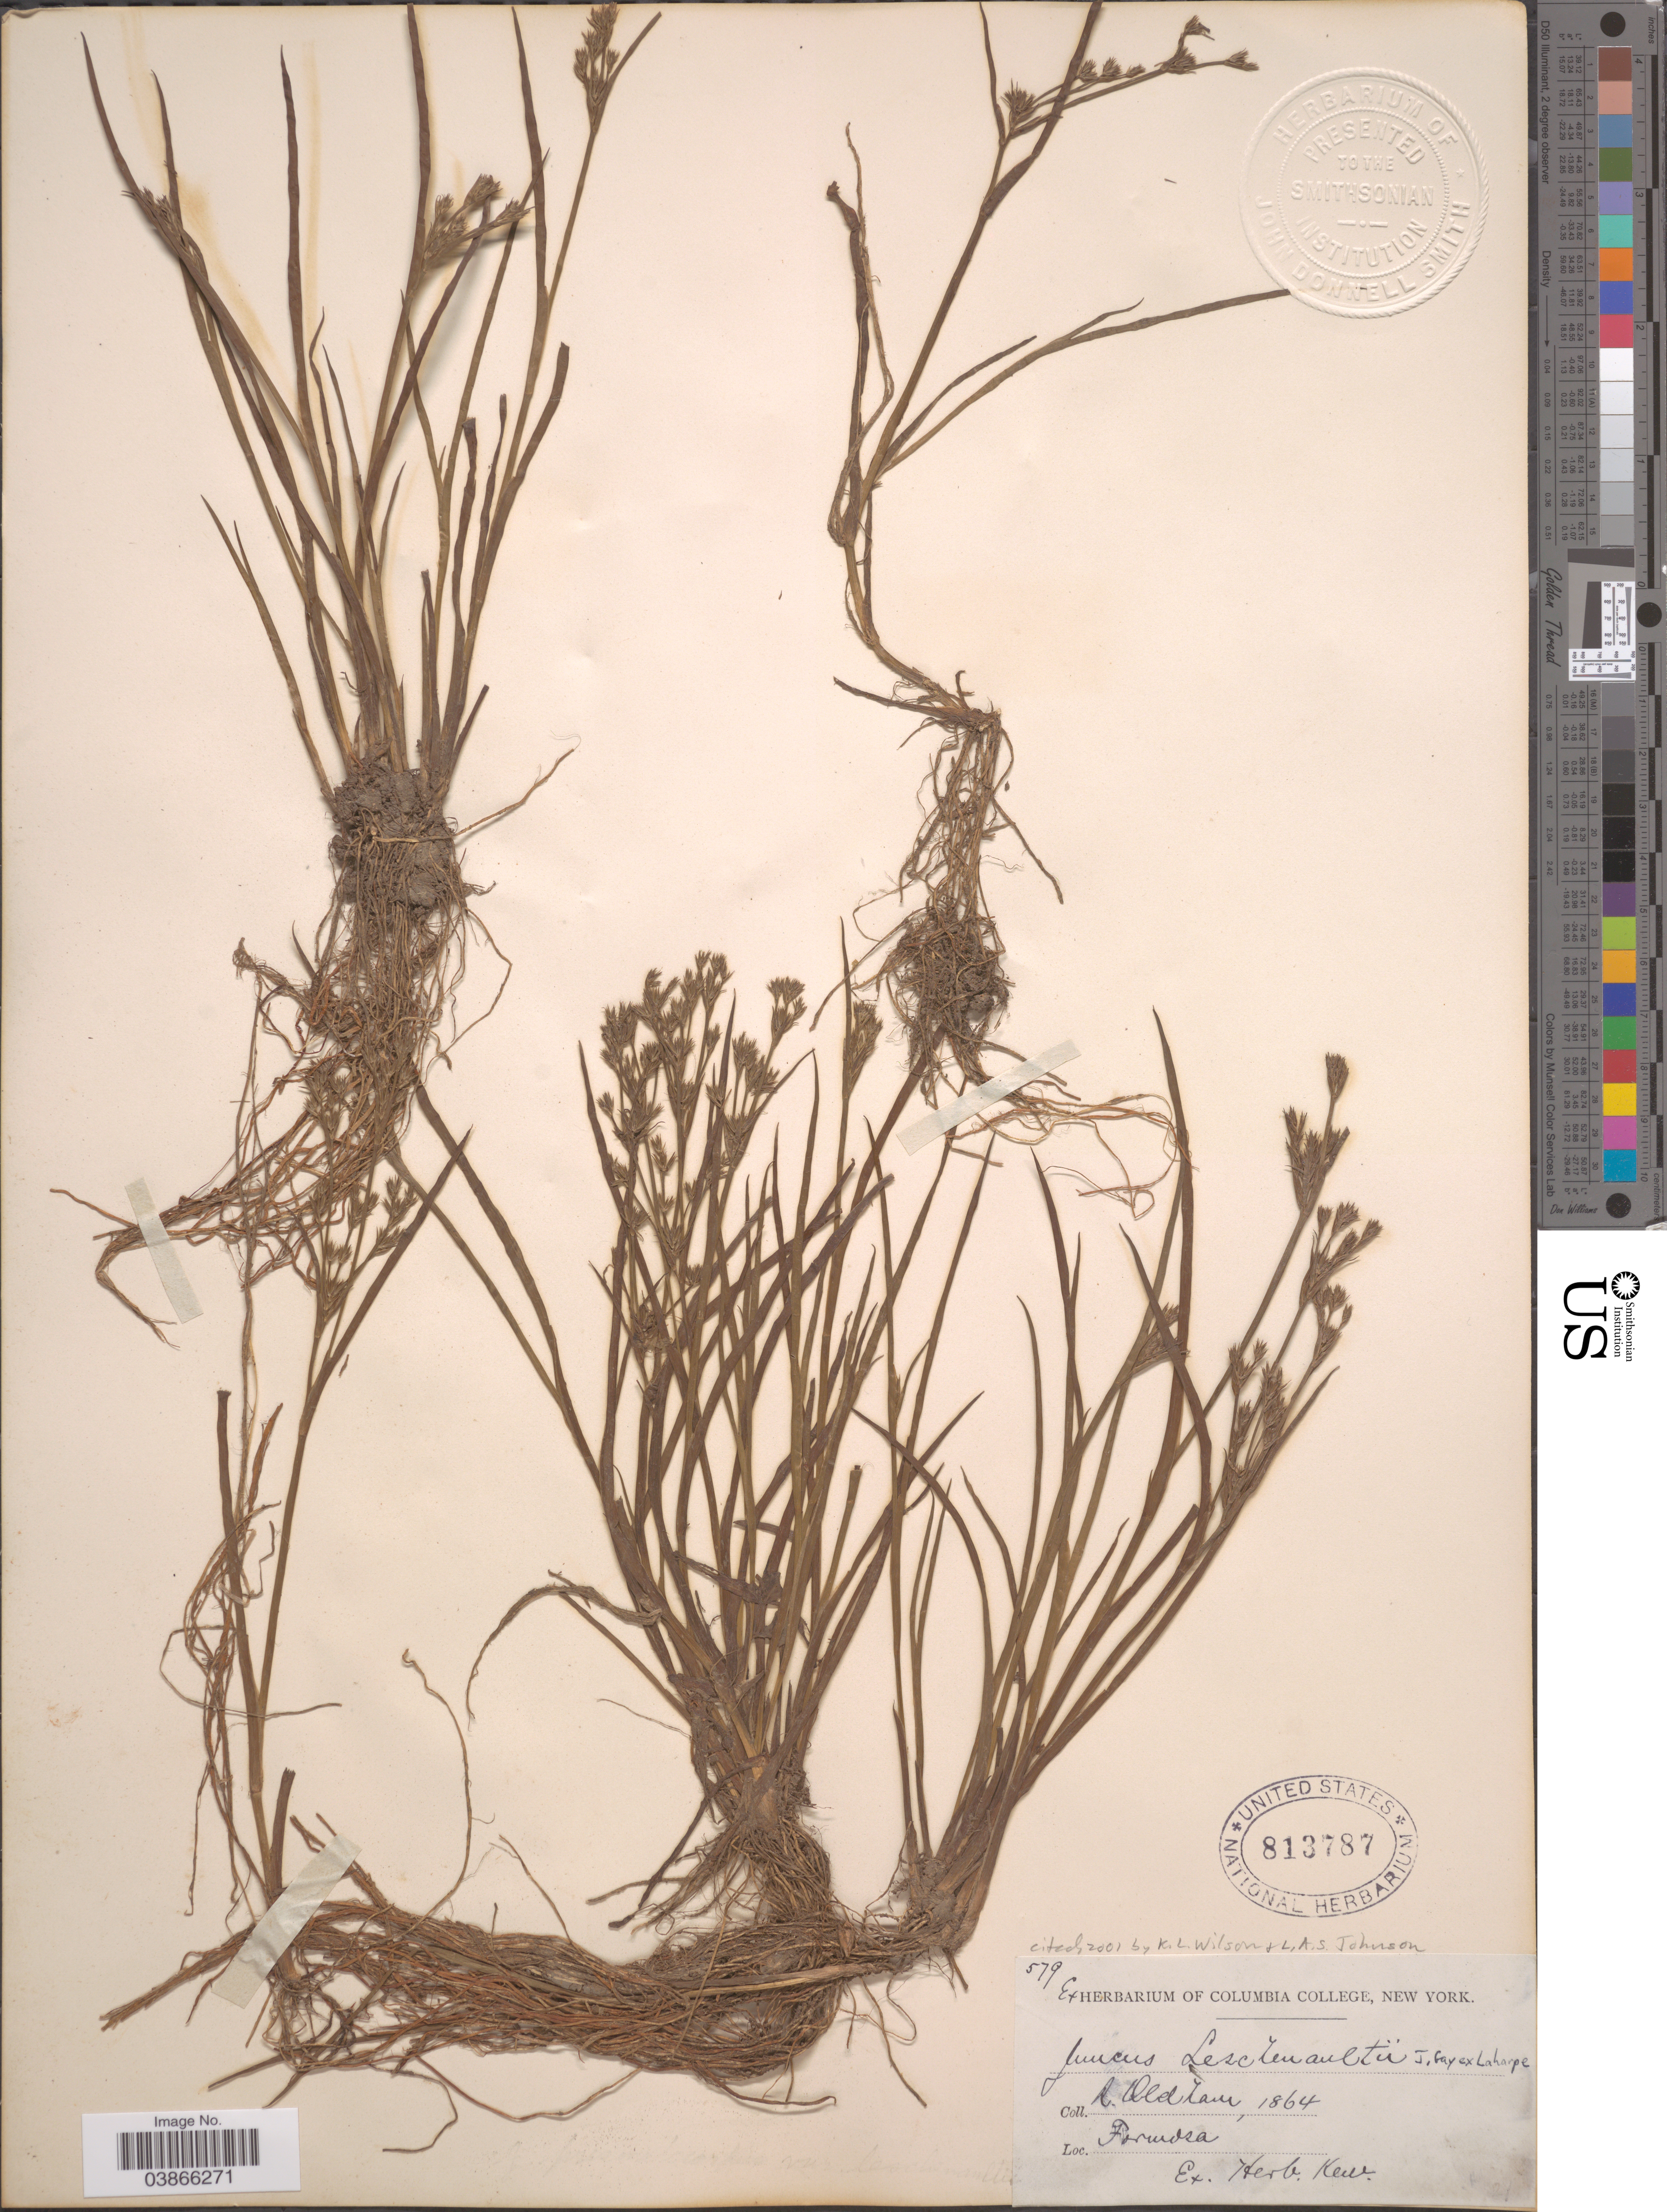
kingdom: Plantae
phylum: Tracheophyta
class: Liliopsida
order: Poales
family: Juncaceae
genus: Juncus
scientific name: Juncus leschenaultii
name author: J. Gay ex Laharpe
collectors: R. Oldham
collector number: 579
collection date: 1864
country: Taiwan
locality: Formosa.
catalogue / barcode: US 813787